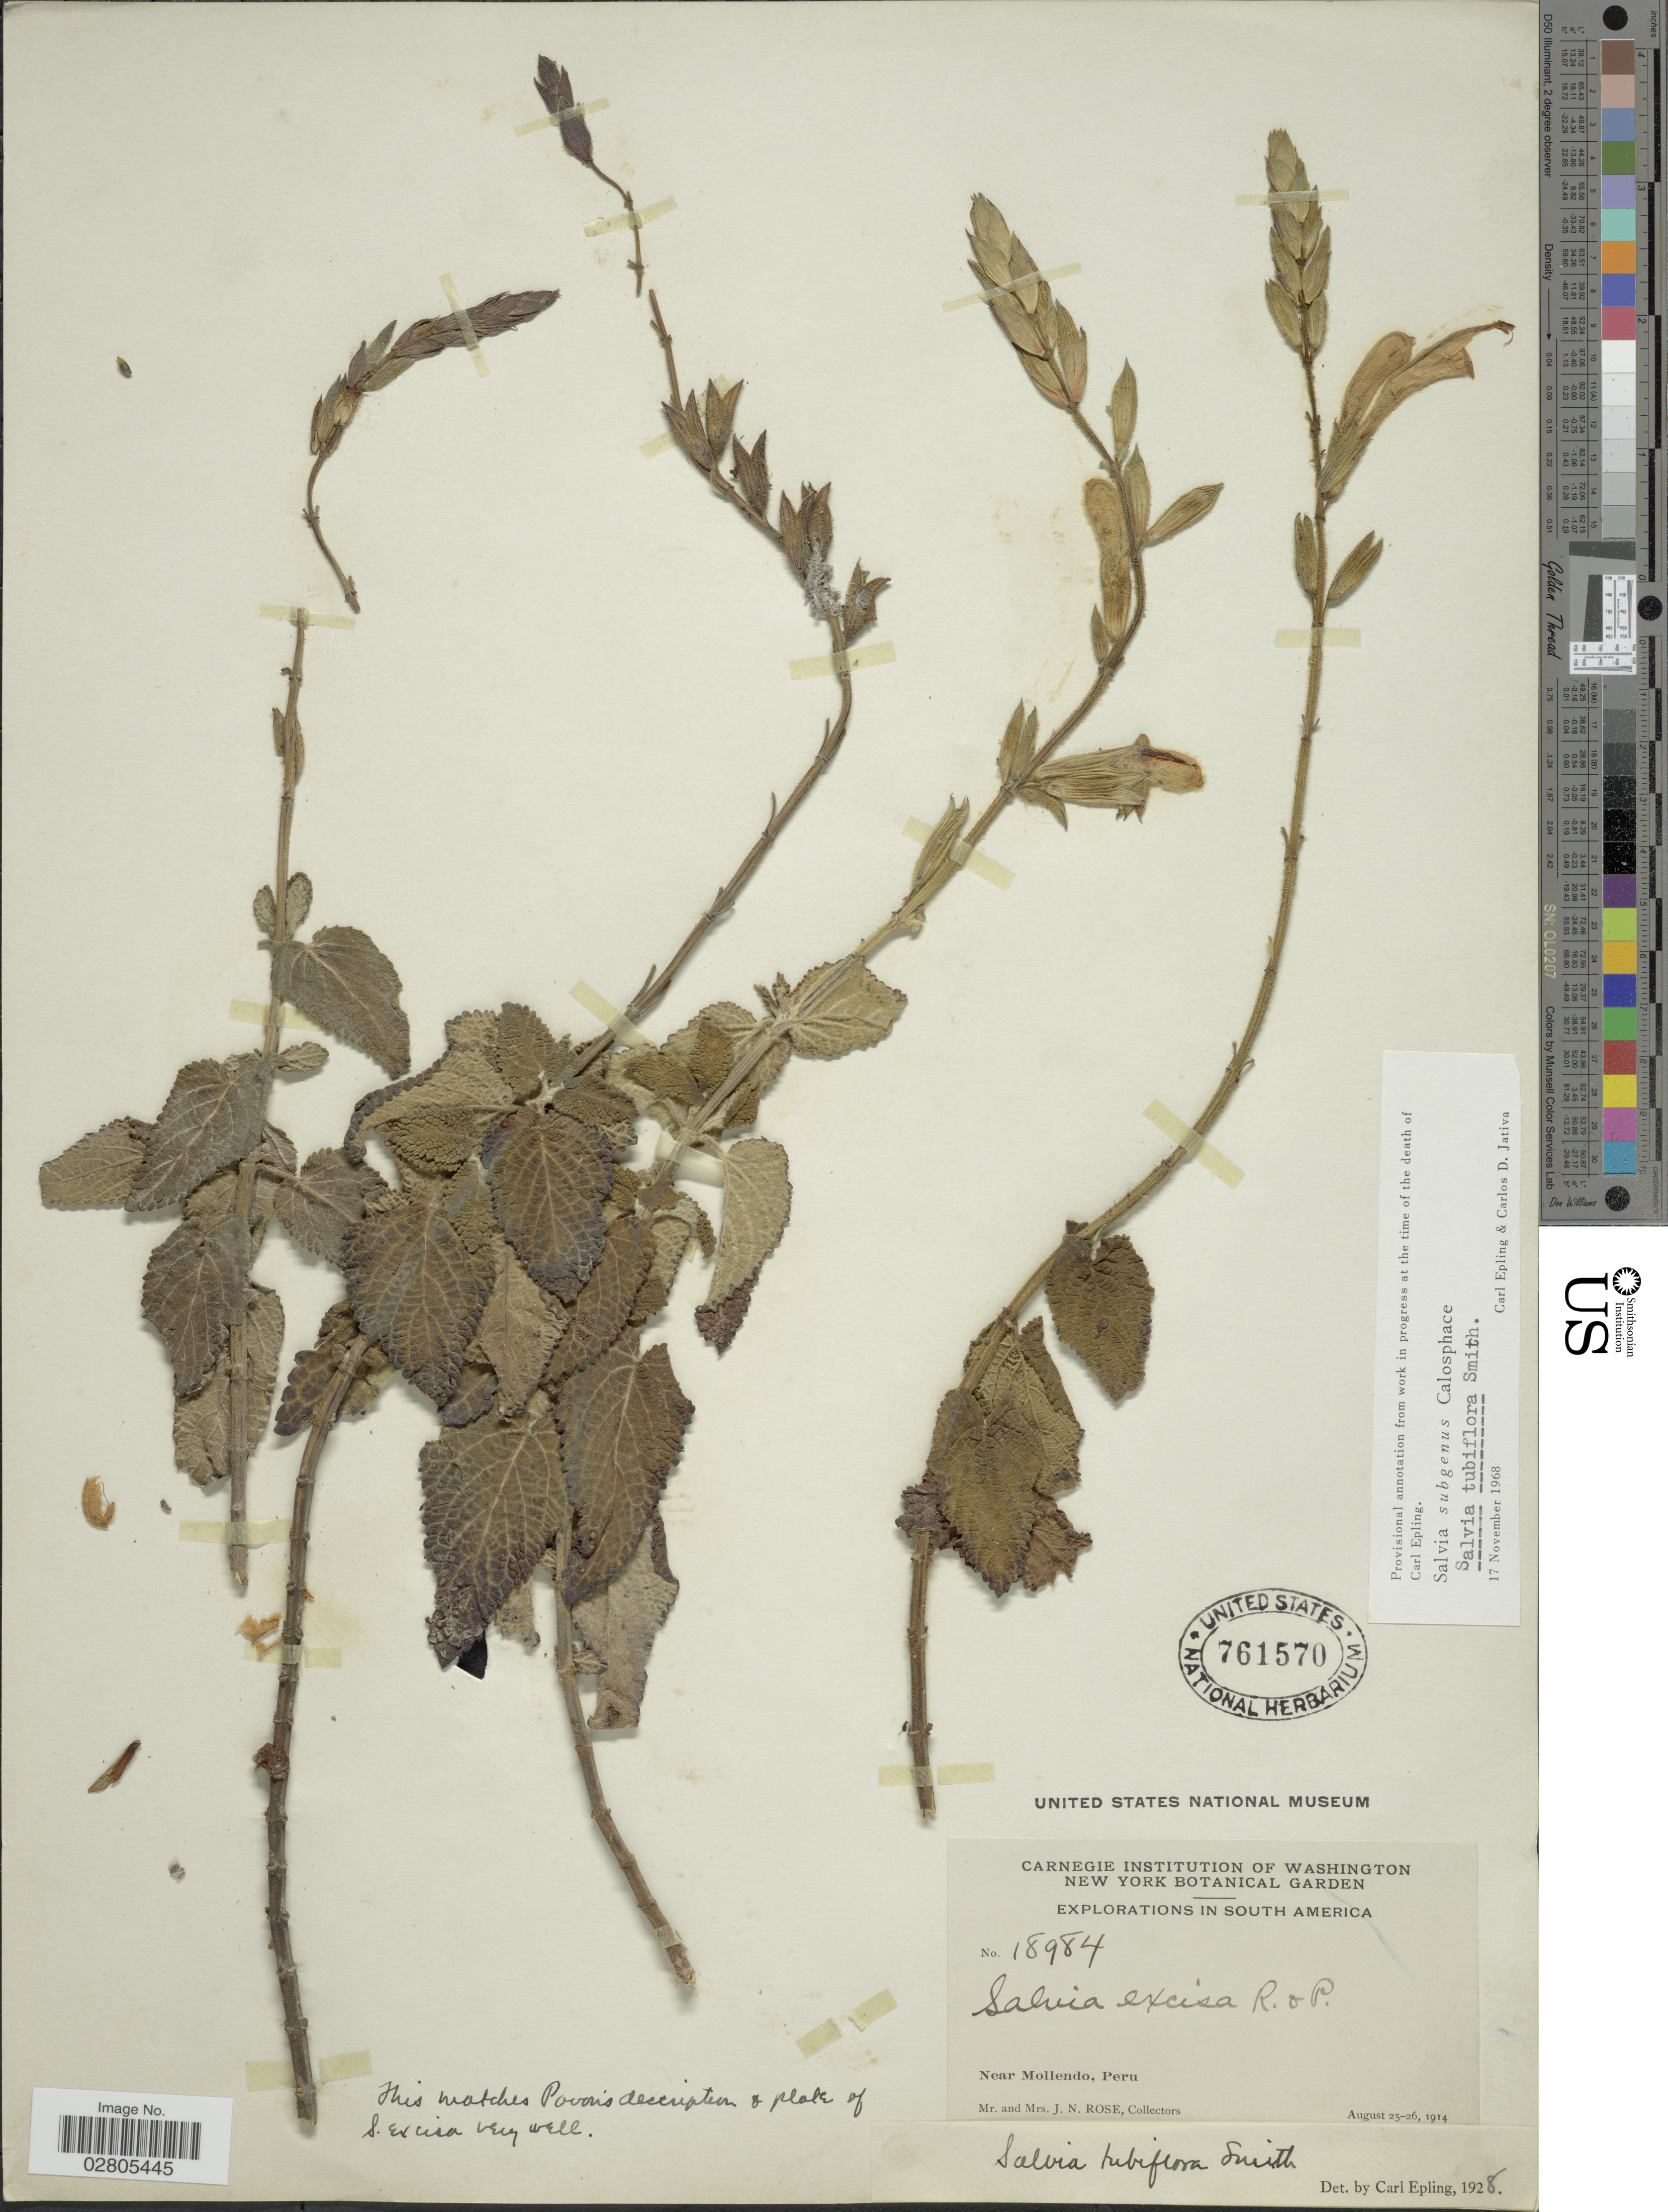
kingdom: Plantae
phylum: Tracheophyta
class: Magnoliopsida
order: Lamiales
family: Lamiaceae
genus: Salvia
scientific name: Salvia tubiflora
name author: Sm.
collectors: J. N. Rose & L. B. Rose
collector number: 18984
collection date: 1914-08-25/1914-08-26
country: Peru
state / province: Arequipa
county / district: Islay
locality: Near Mollendo.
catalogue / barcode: US 761570